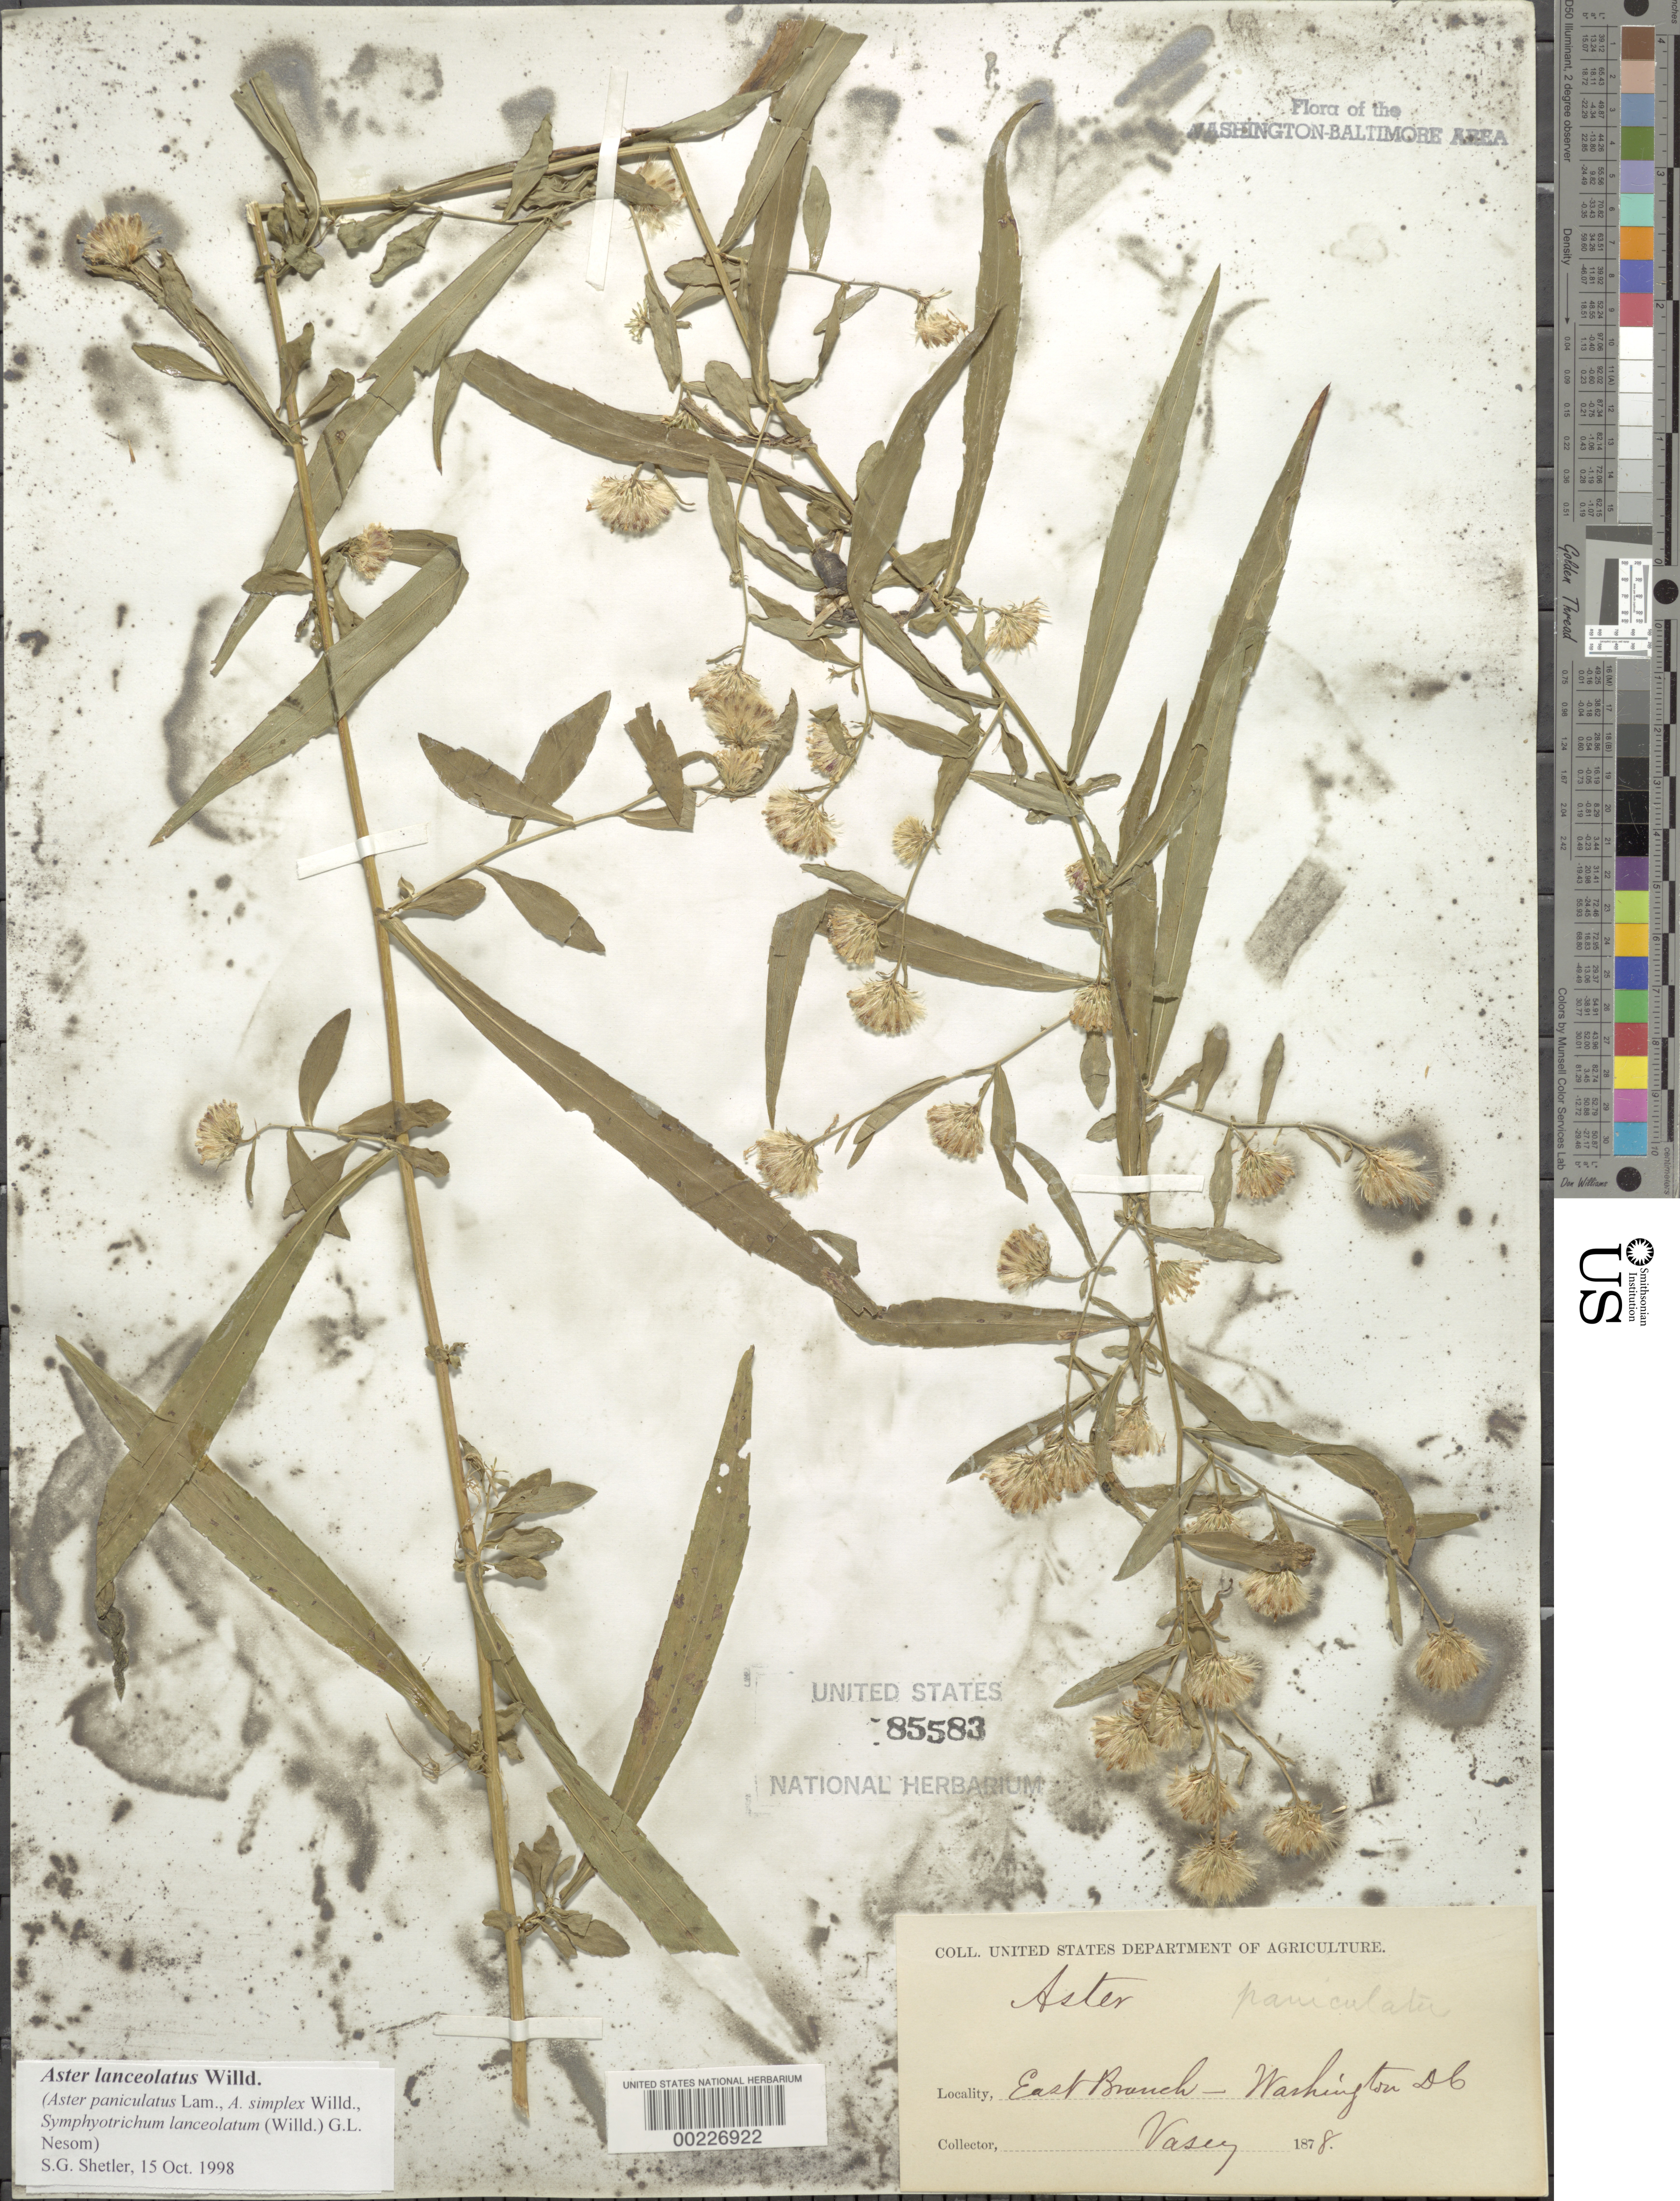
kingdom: Plantae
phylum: Tracheophyta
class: Magnoliopsida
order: Asterales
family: Asteraceae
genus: Symphyotrichum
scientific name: Symphyotrichum lanceolatum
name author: (Willd.) G.L. Nesom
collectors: G. Vasey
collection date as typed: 1878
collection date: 1878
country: United States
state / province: District of Columbia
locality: Eastern Branch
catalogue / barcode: US 85583